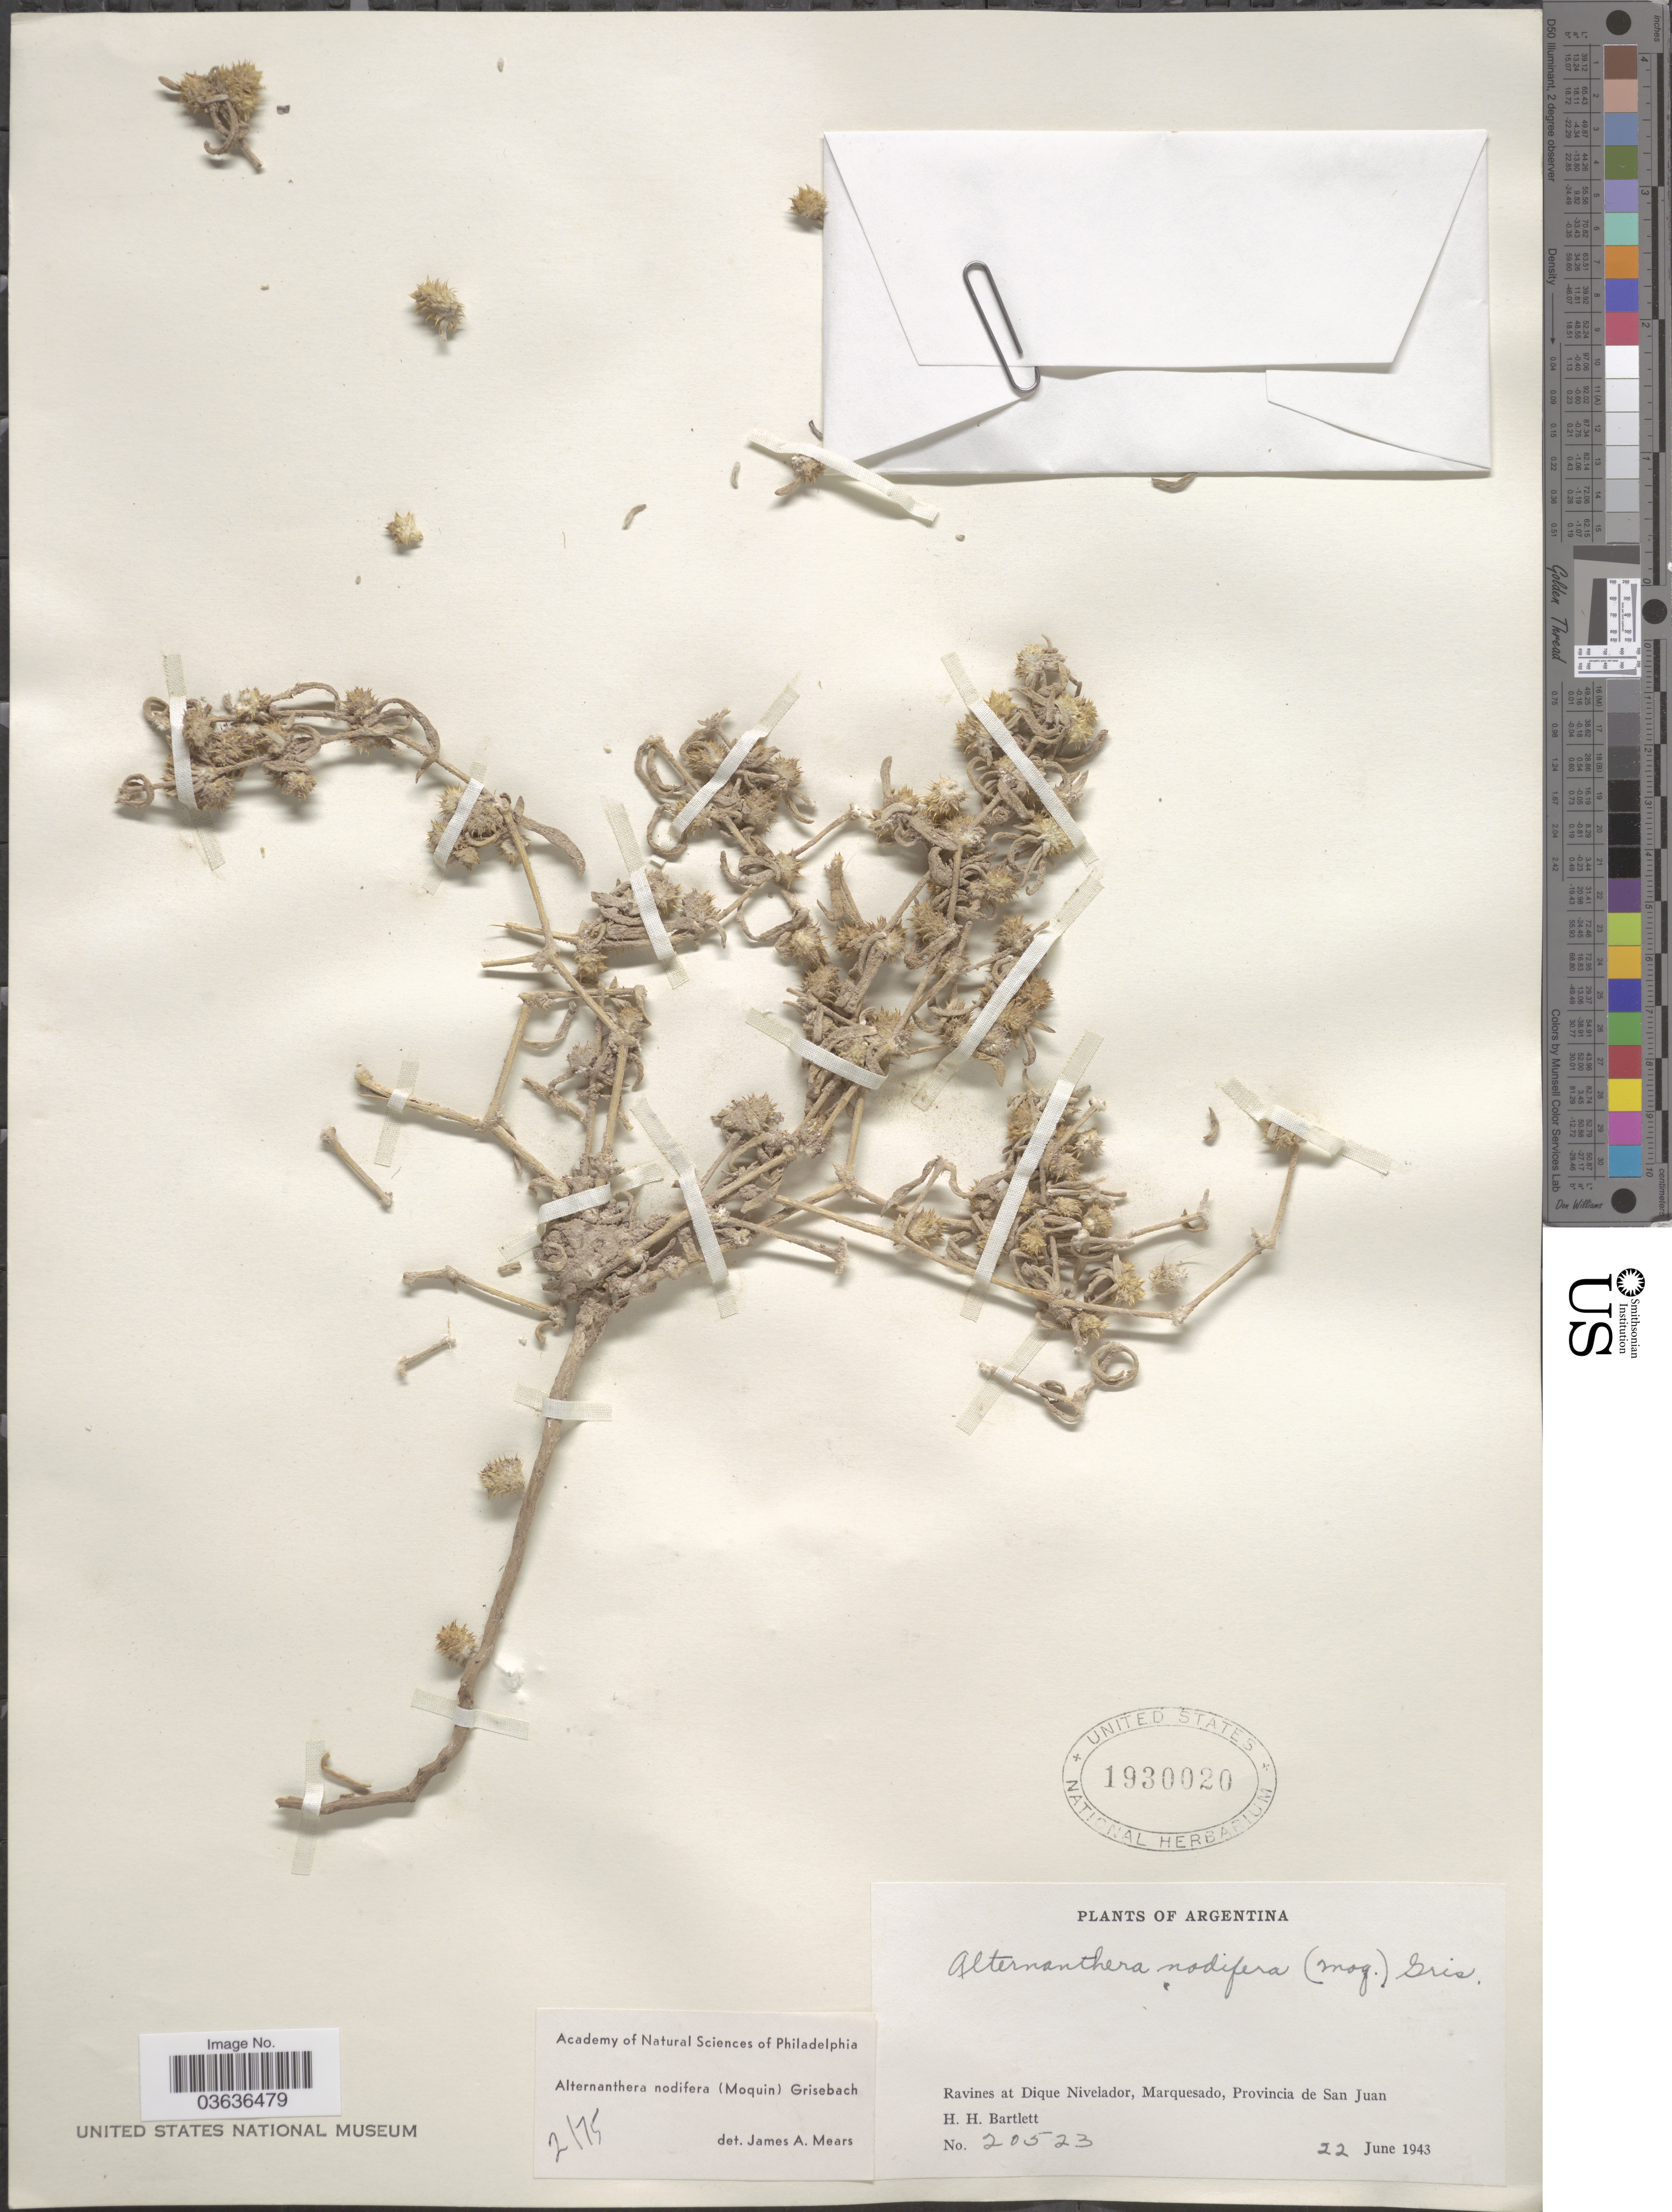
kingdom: Plantae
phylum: Tracheophyta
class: Magnoliopsida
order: Caryophyllales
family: Amaranthaceae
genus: Alternanthera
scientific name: Alternanthera nodifera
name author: (Moq.) Griseb.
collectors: H. H. Bartlett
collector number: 20523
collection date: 1943-06-22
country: Argentina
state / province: San Juan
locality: Ravines at Dique Nivelador, Marquesado.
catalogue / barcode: US 1930020